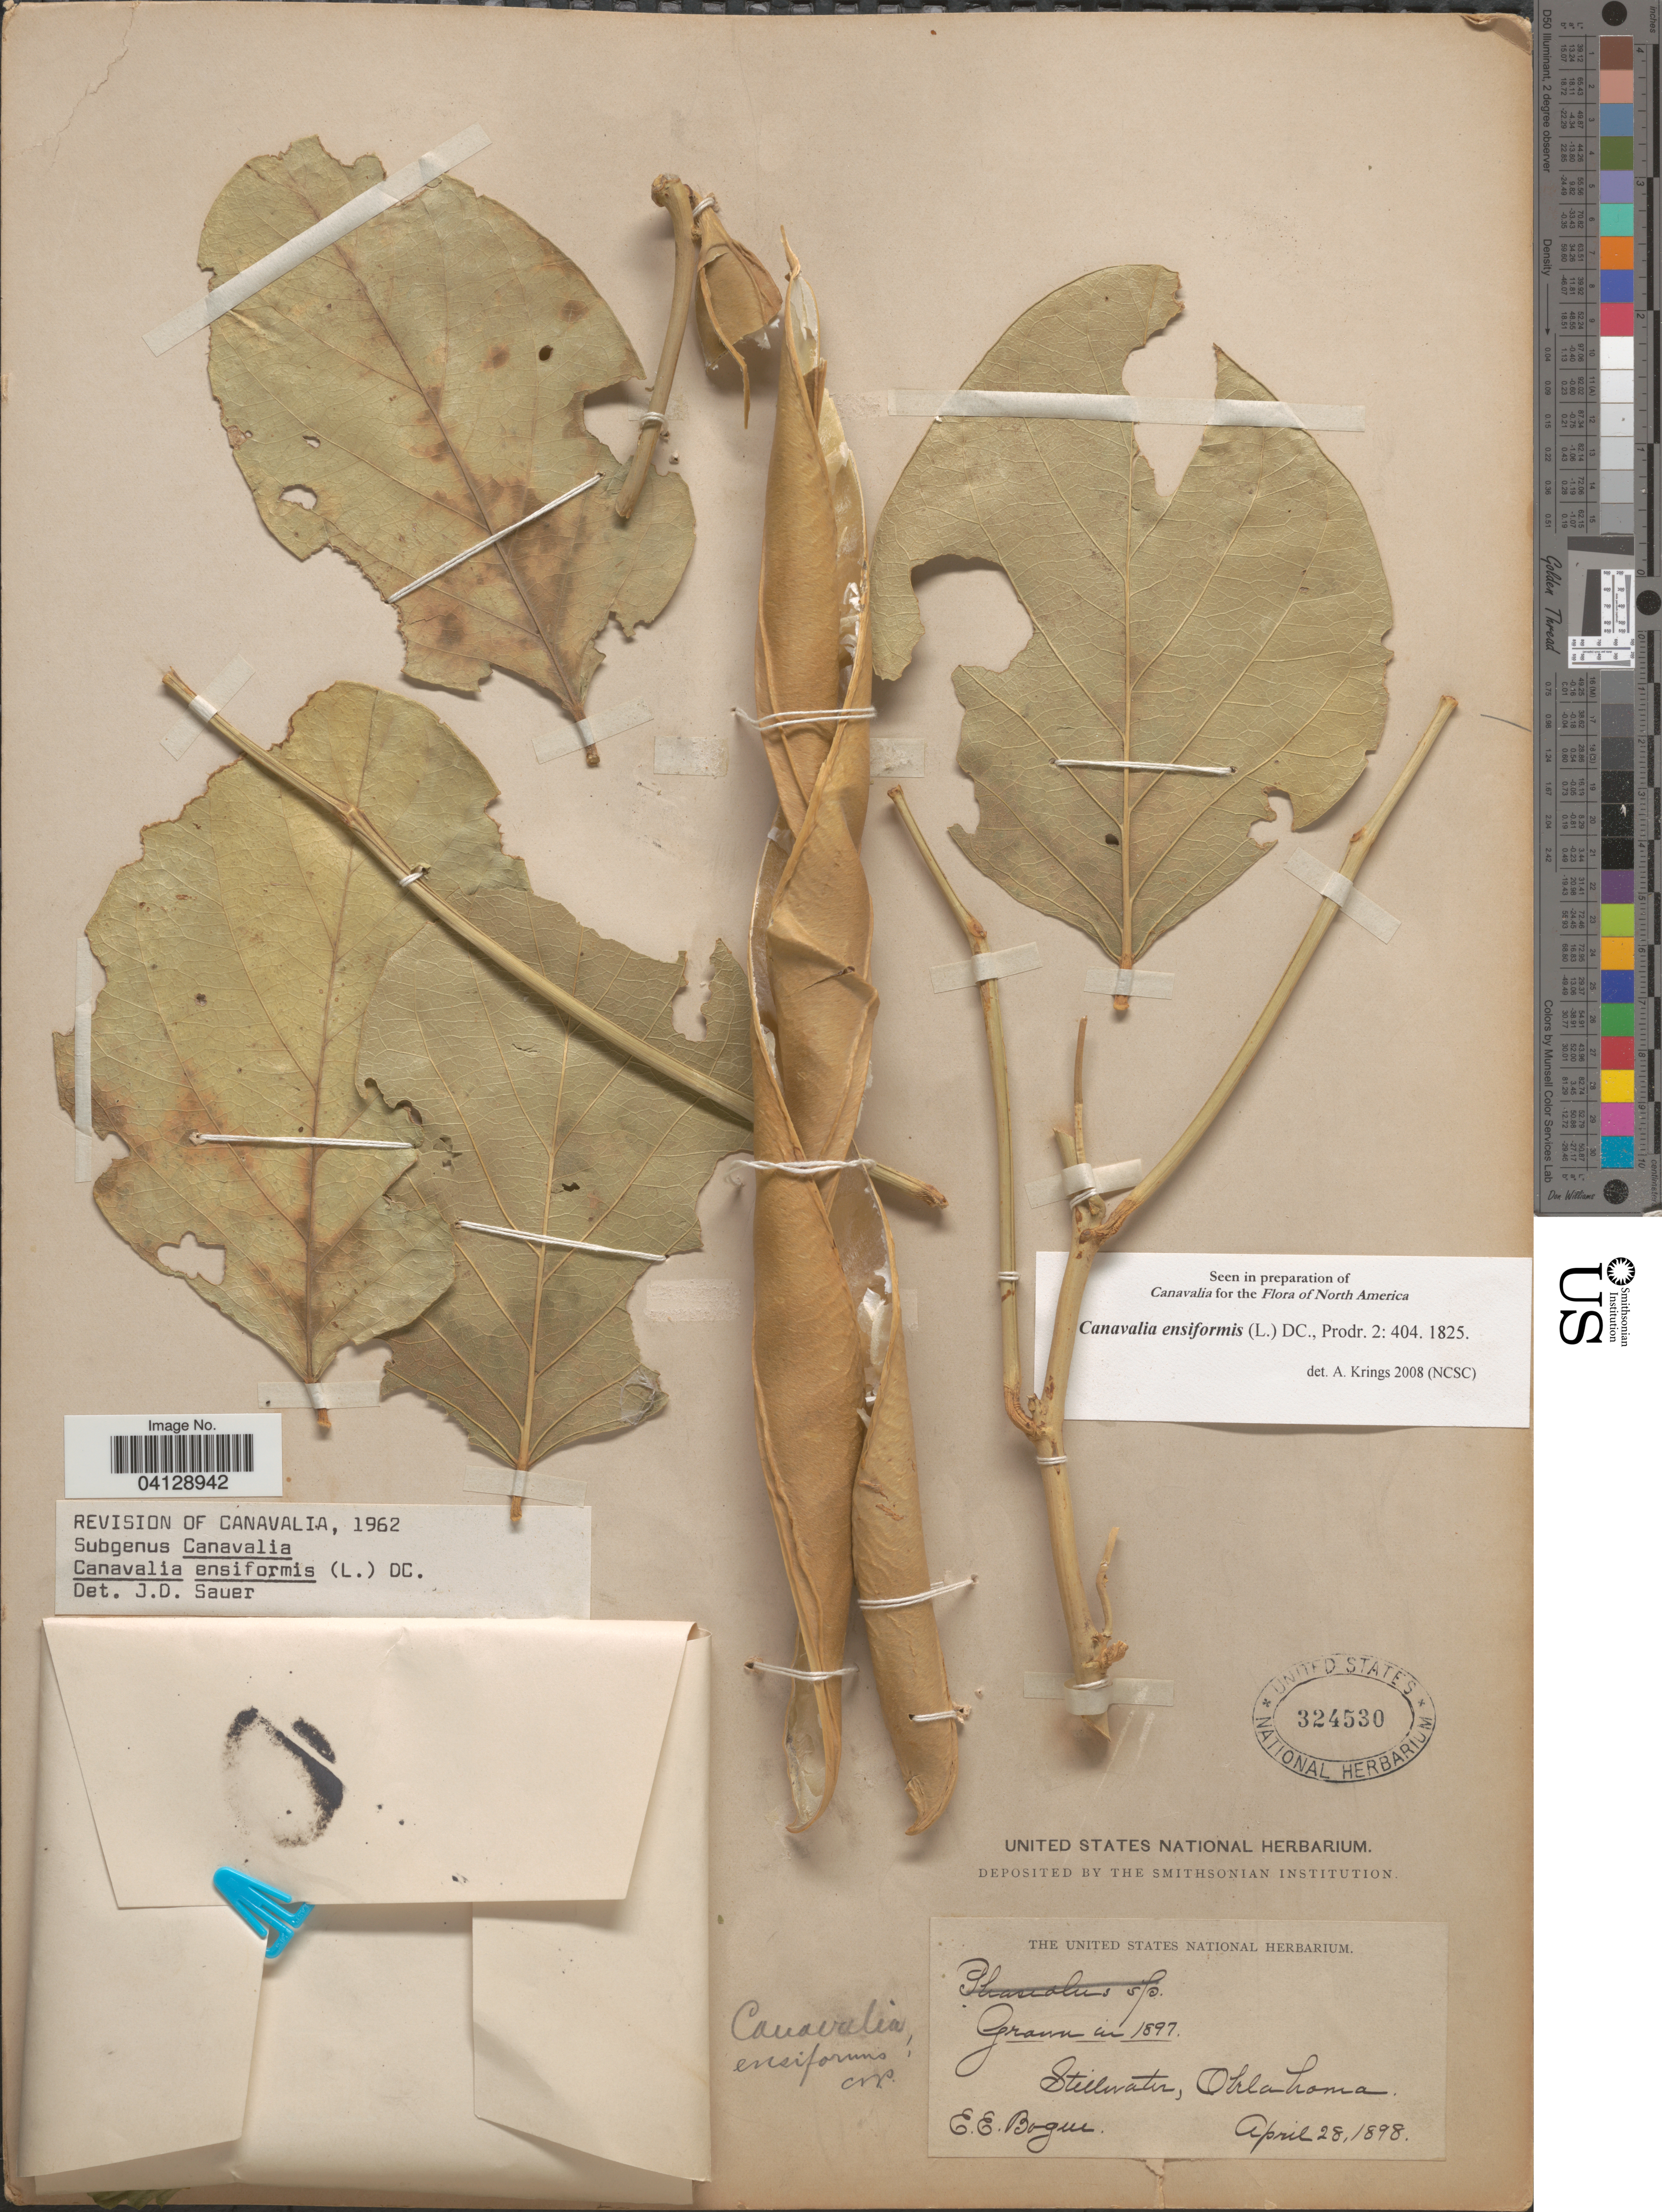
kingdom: Plantae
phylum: Tracheophyta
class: Magnoliopsida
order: Fabales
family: Fabaceae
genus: Canavalia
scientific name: Canavalia ensiformis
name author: (L.) DC.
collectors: E. Bogue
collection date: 1898-04-28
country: United States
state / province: Oklahoma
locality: Stillwater.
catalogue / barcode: US 324530